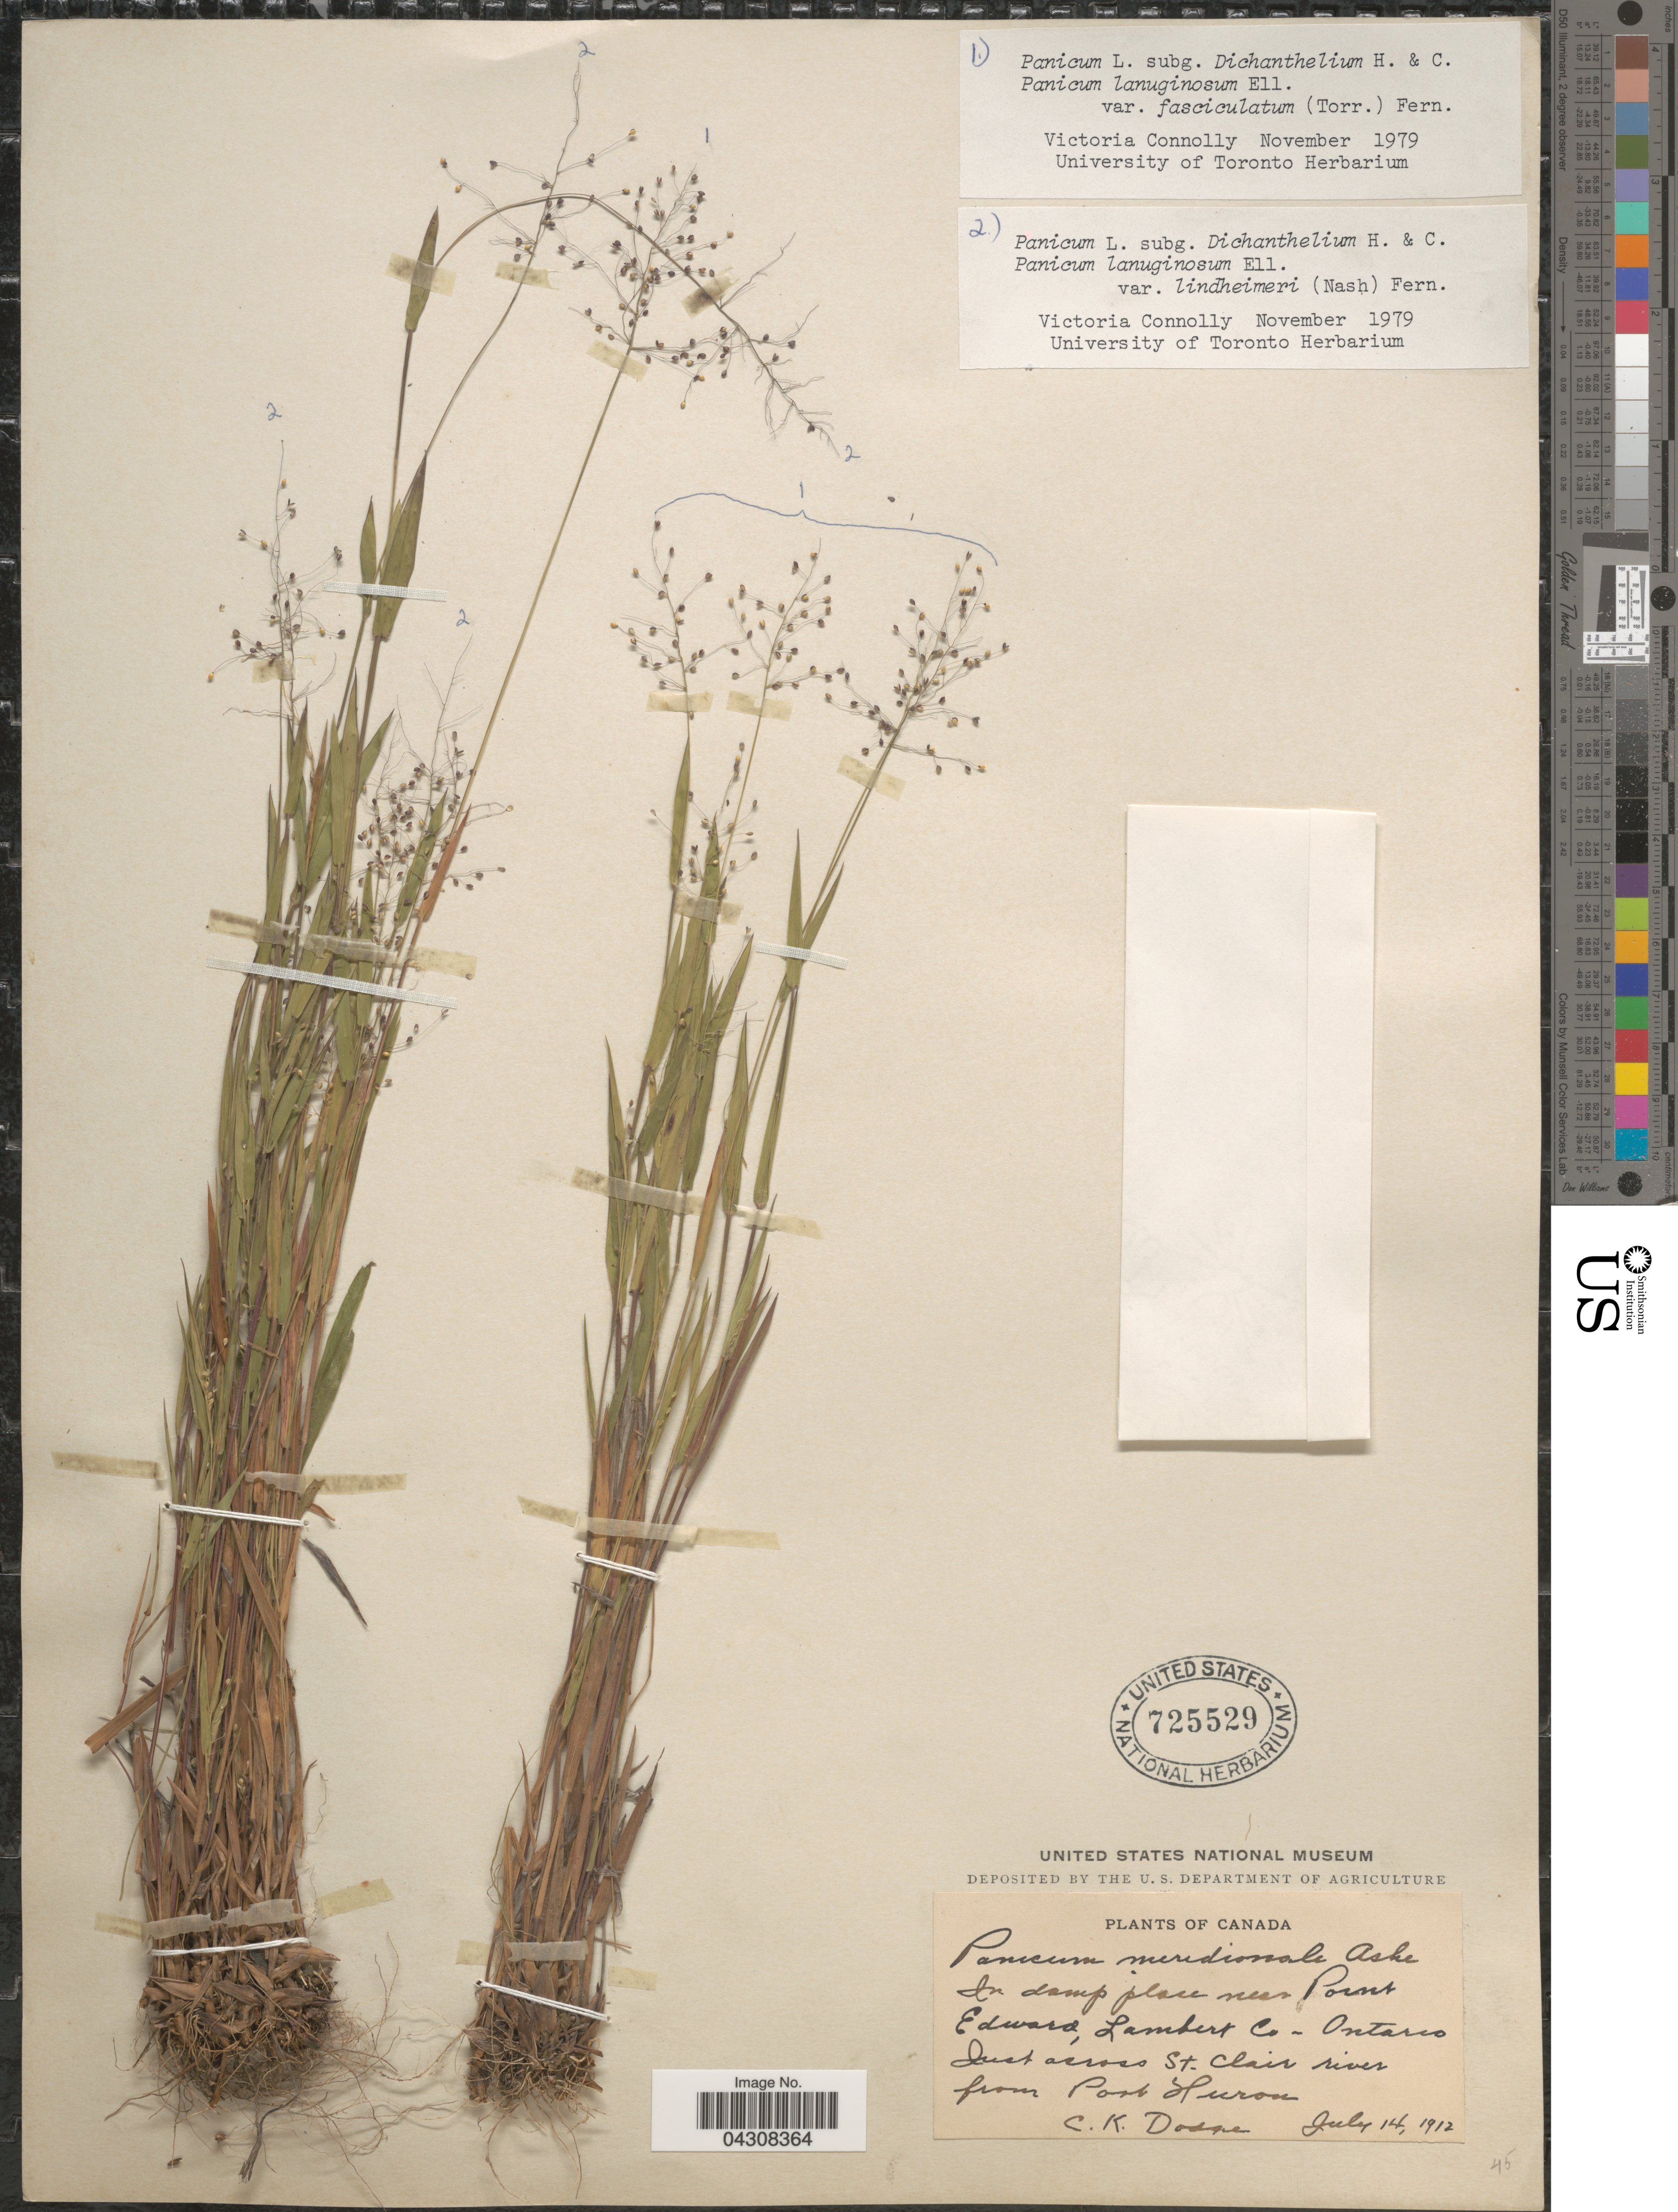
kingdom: Plantae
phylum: Tracheophyta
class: Liliopsida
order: Poales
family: Poaceae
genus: Dichanthelium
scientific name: Dichanthelium acuminatum var. acuminatum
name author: (Sw.) Gould & C.A. Clark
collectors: C. Dodge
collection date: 1912-07-14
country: Canada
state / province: Ontario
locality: In damp place near Point Edwardm Lambert Co. Just across St. Clair river from Port Huron.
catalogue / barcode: US 725529